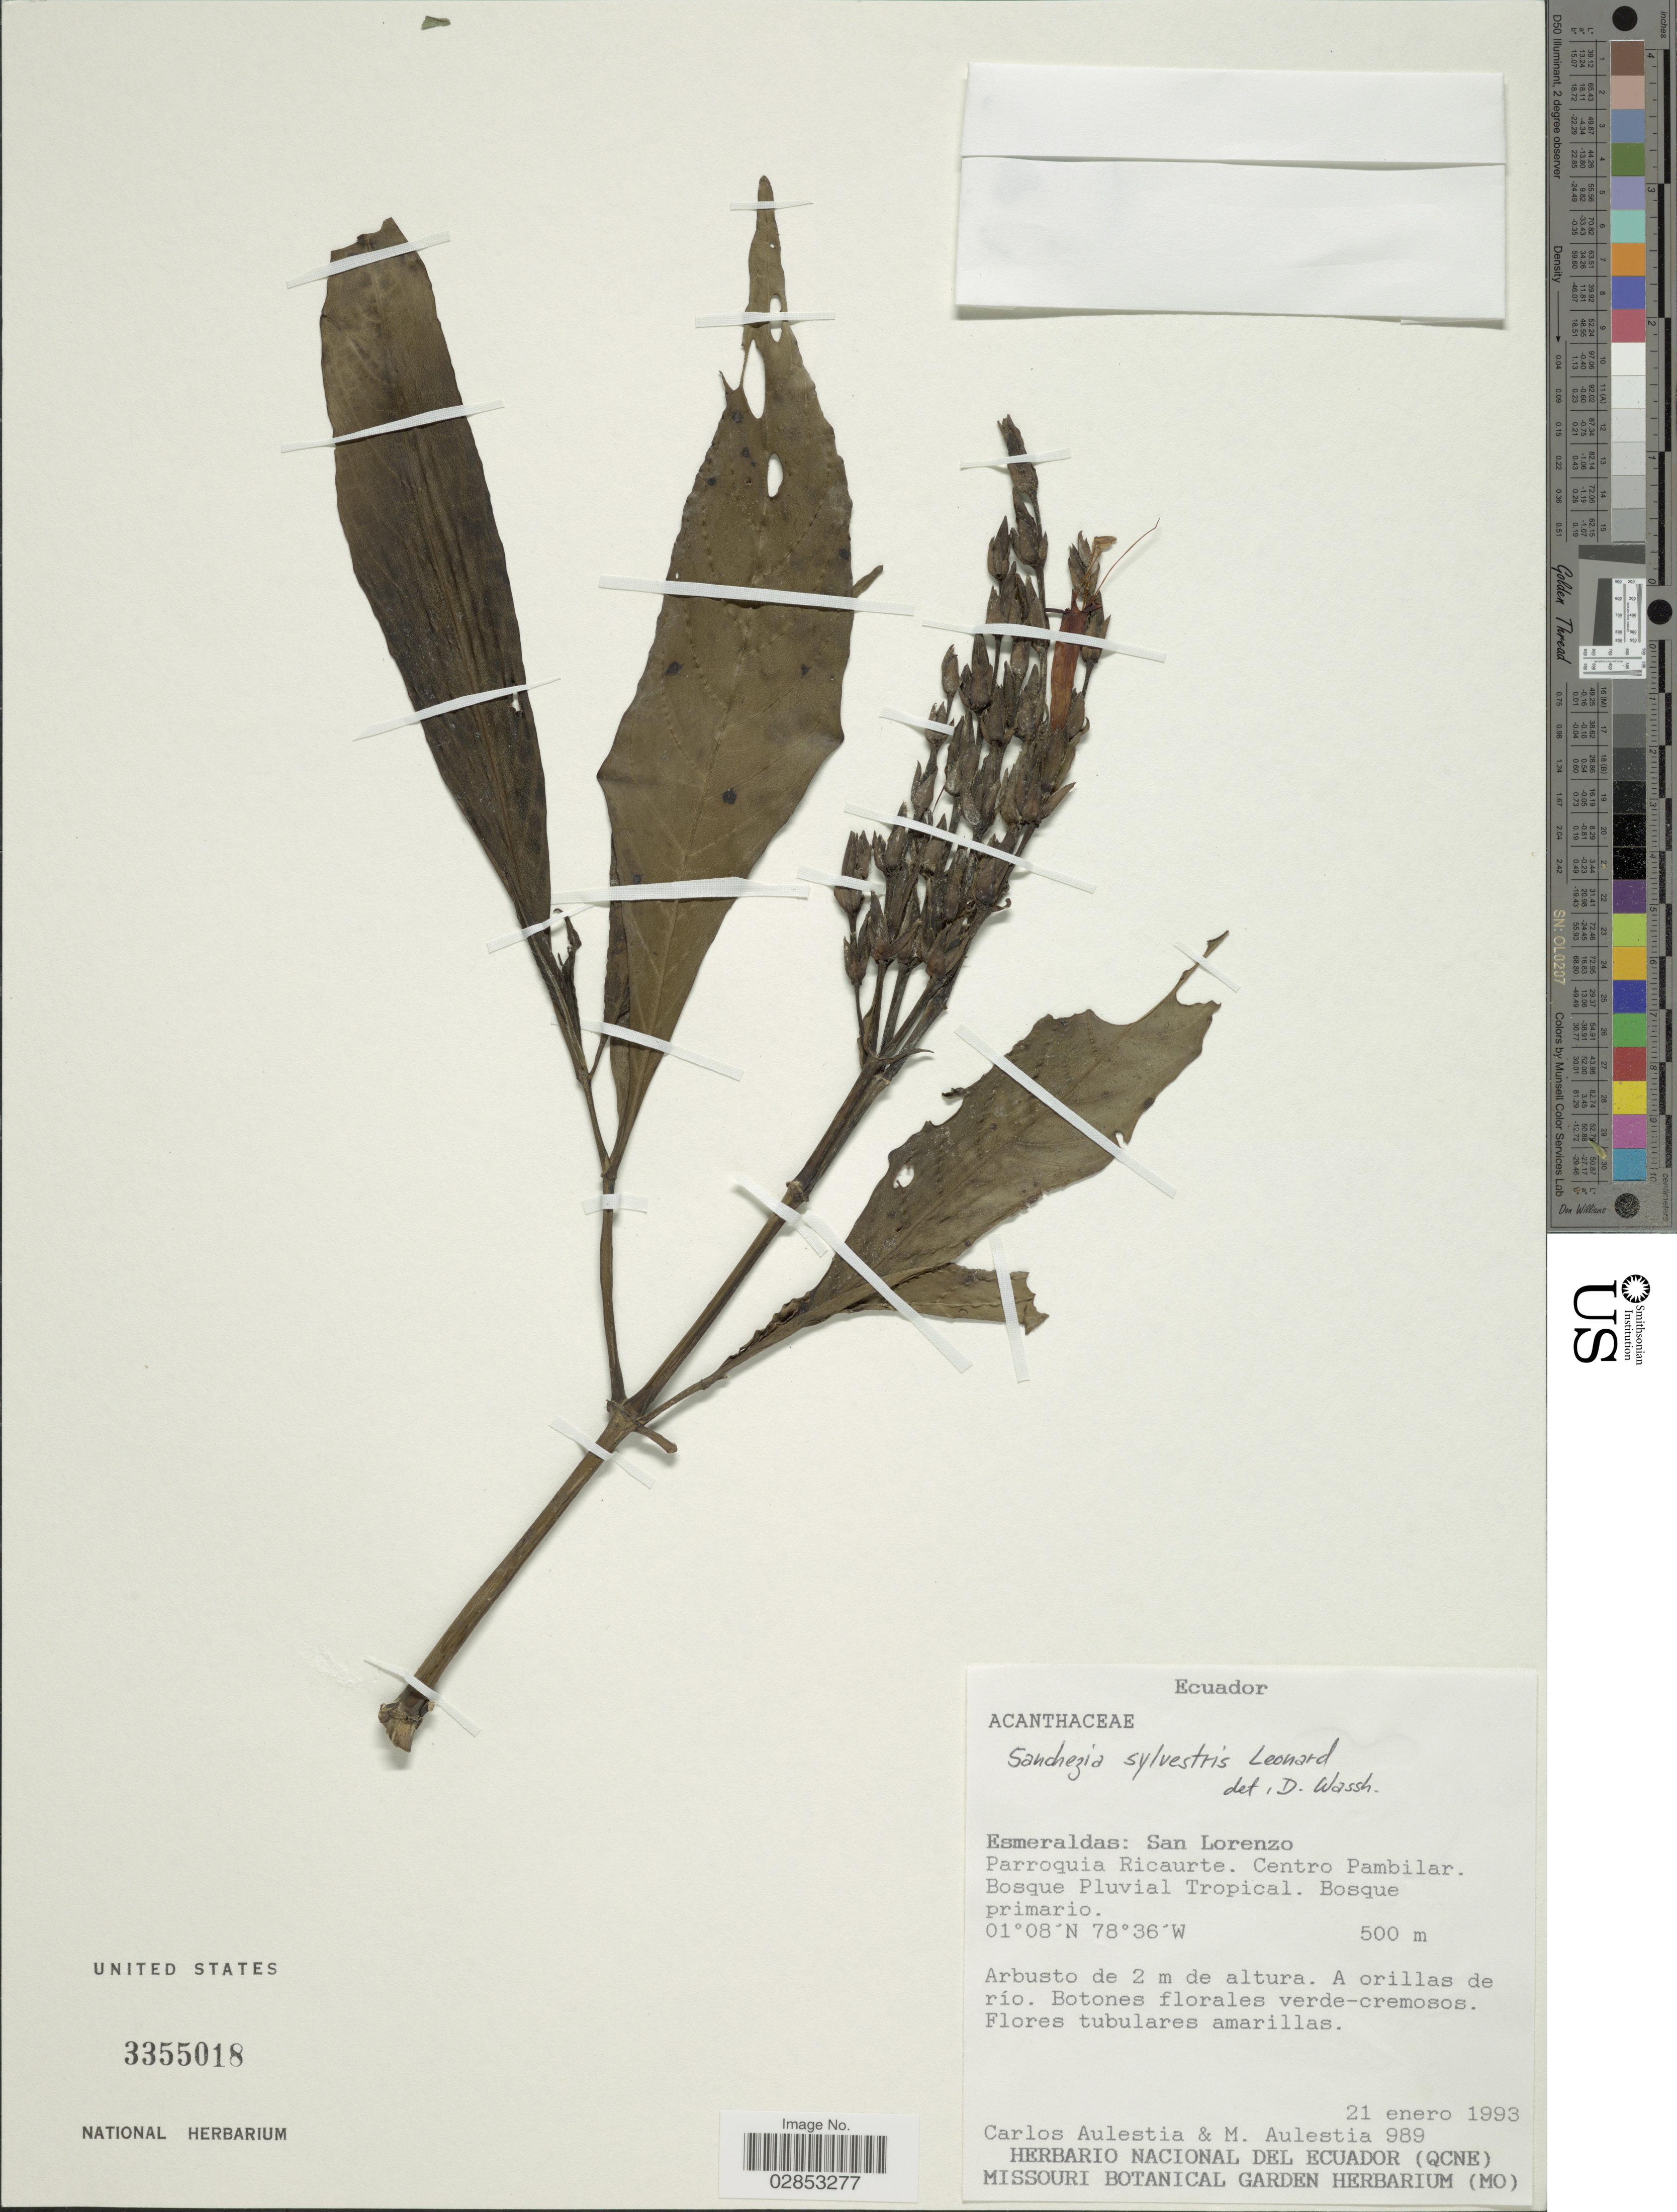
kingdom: Plantae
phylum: Tracheophyta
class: Magnoliopsida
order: Lamiales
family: Acanthaceae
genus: Sanchezia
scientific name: Sanchezia parviflora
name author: Leonard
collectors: C. Aulestia & M. Aulestia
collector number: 989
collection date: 1993-01-21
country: Ecuador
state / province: Esmeraldas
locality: San Lorenzo, Parroquia Ricaurte, Centro Pambilar.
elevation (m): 500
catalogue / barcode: US 3355018